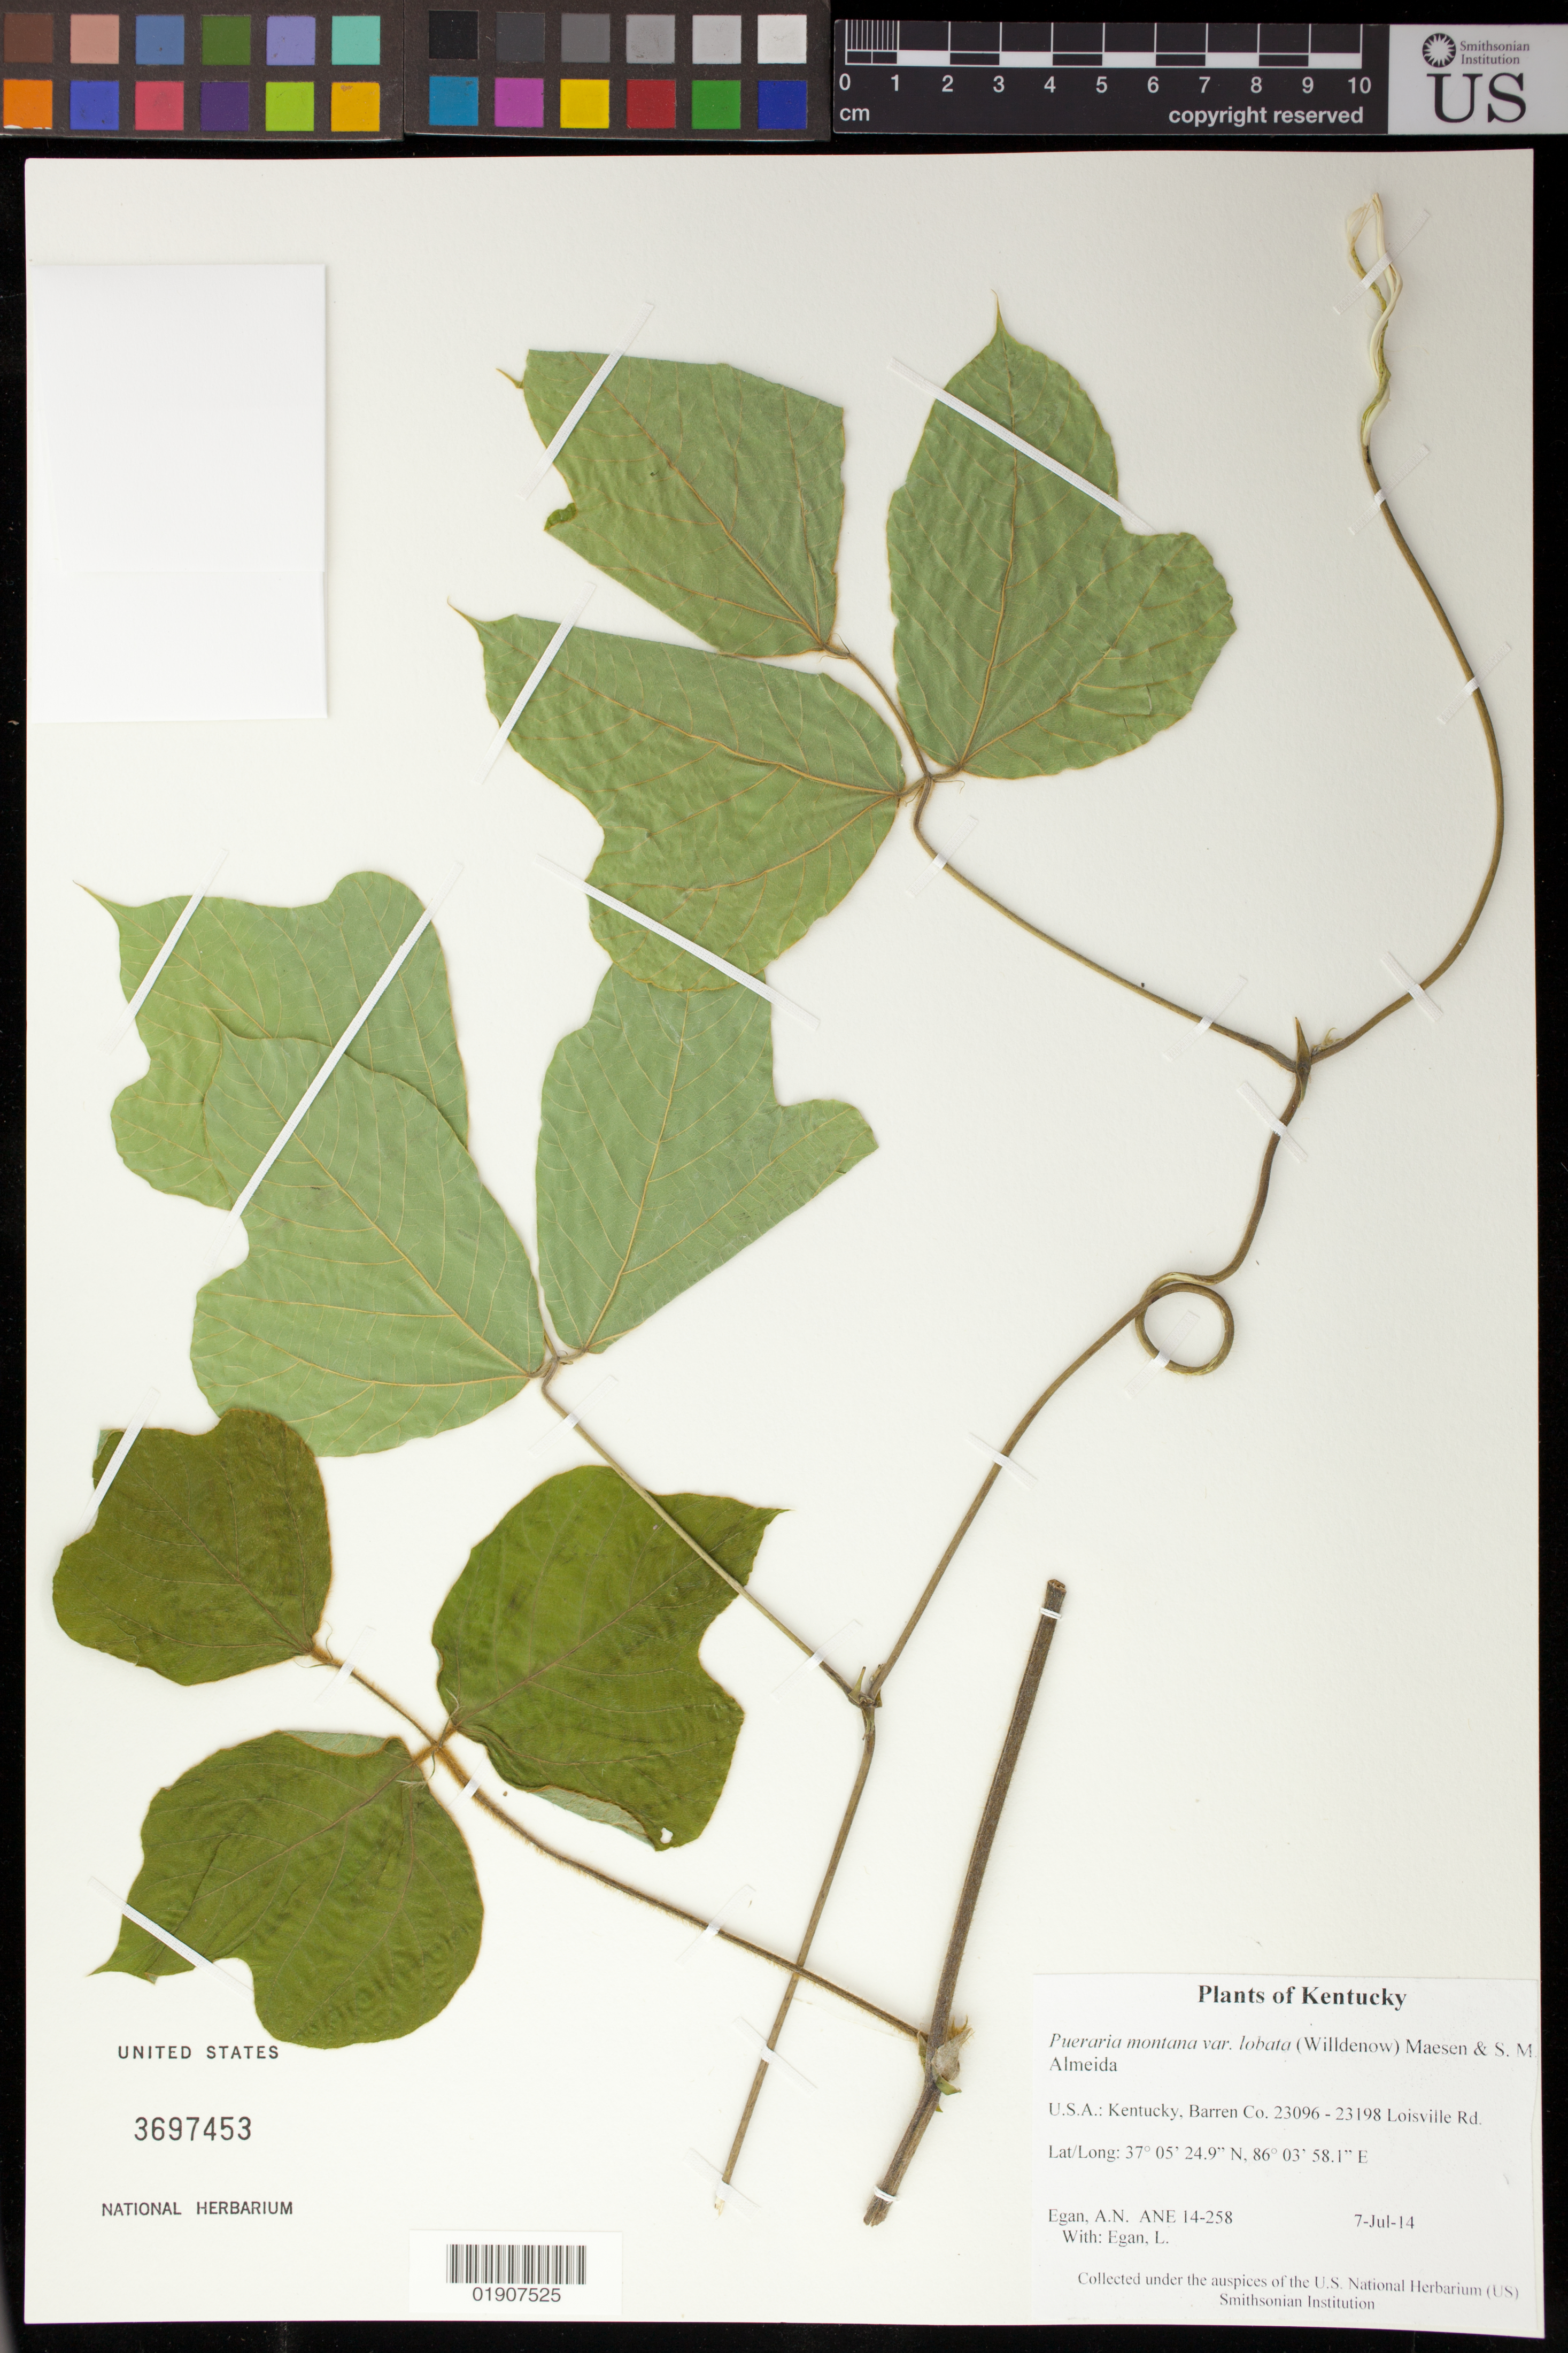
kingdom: Plantae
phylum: Tracheophyta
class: Magnoliopsida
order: Fabales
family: Fabaceae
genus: Pueraria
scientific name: Pueraria montana var. lobata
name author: (Willd.) Maesen & S.M. Almeida ex Sanjappa & Pradeep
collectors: A. N. Egan & L. Egan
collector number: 14-258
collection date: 2014-07-07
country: United States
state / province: Kentucky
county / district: Barren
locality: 23096 - 23198 Loisville Rd.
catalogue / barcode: US 3697453